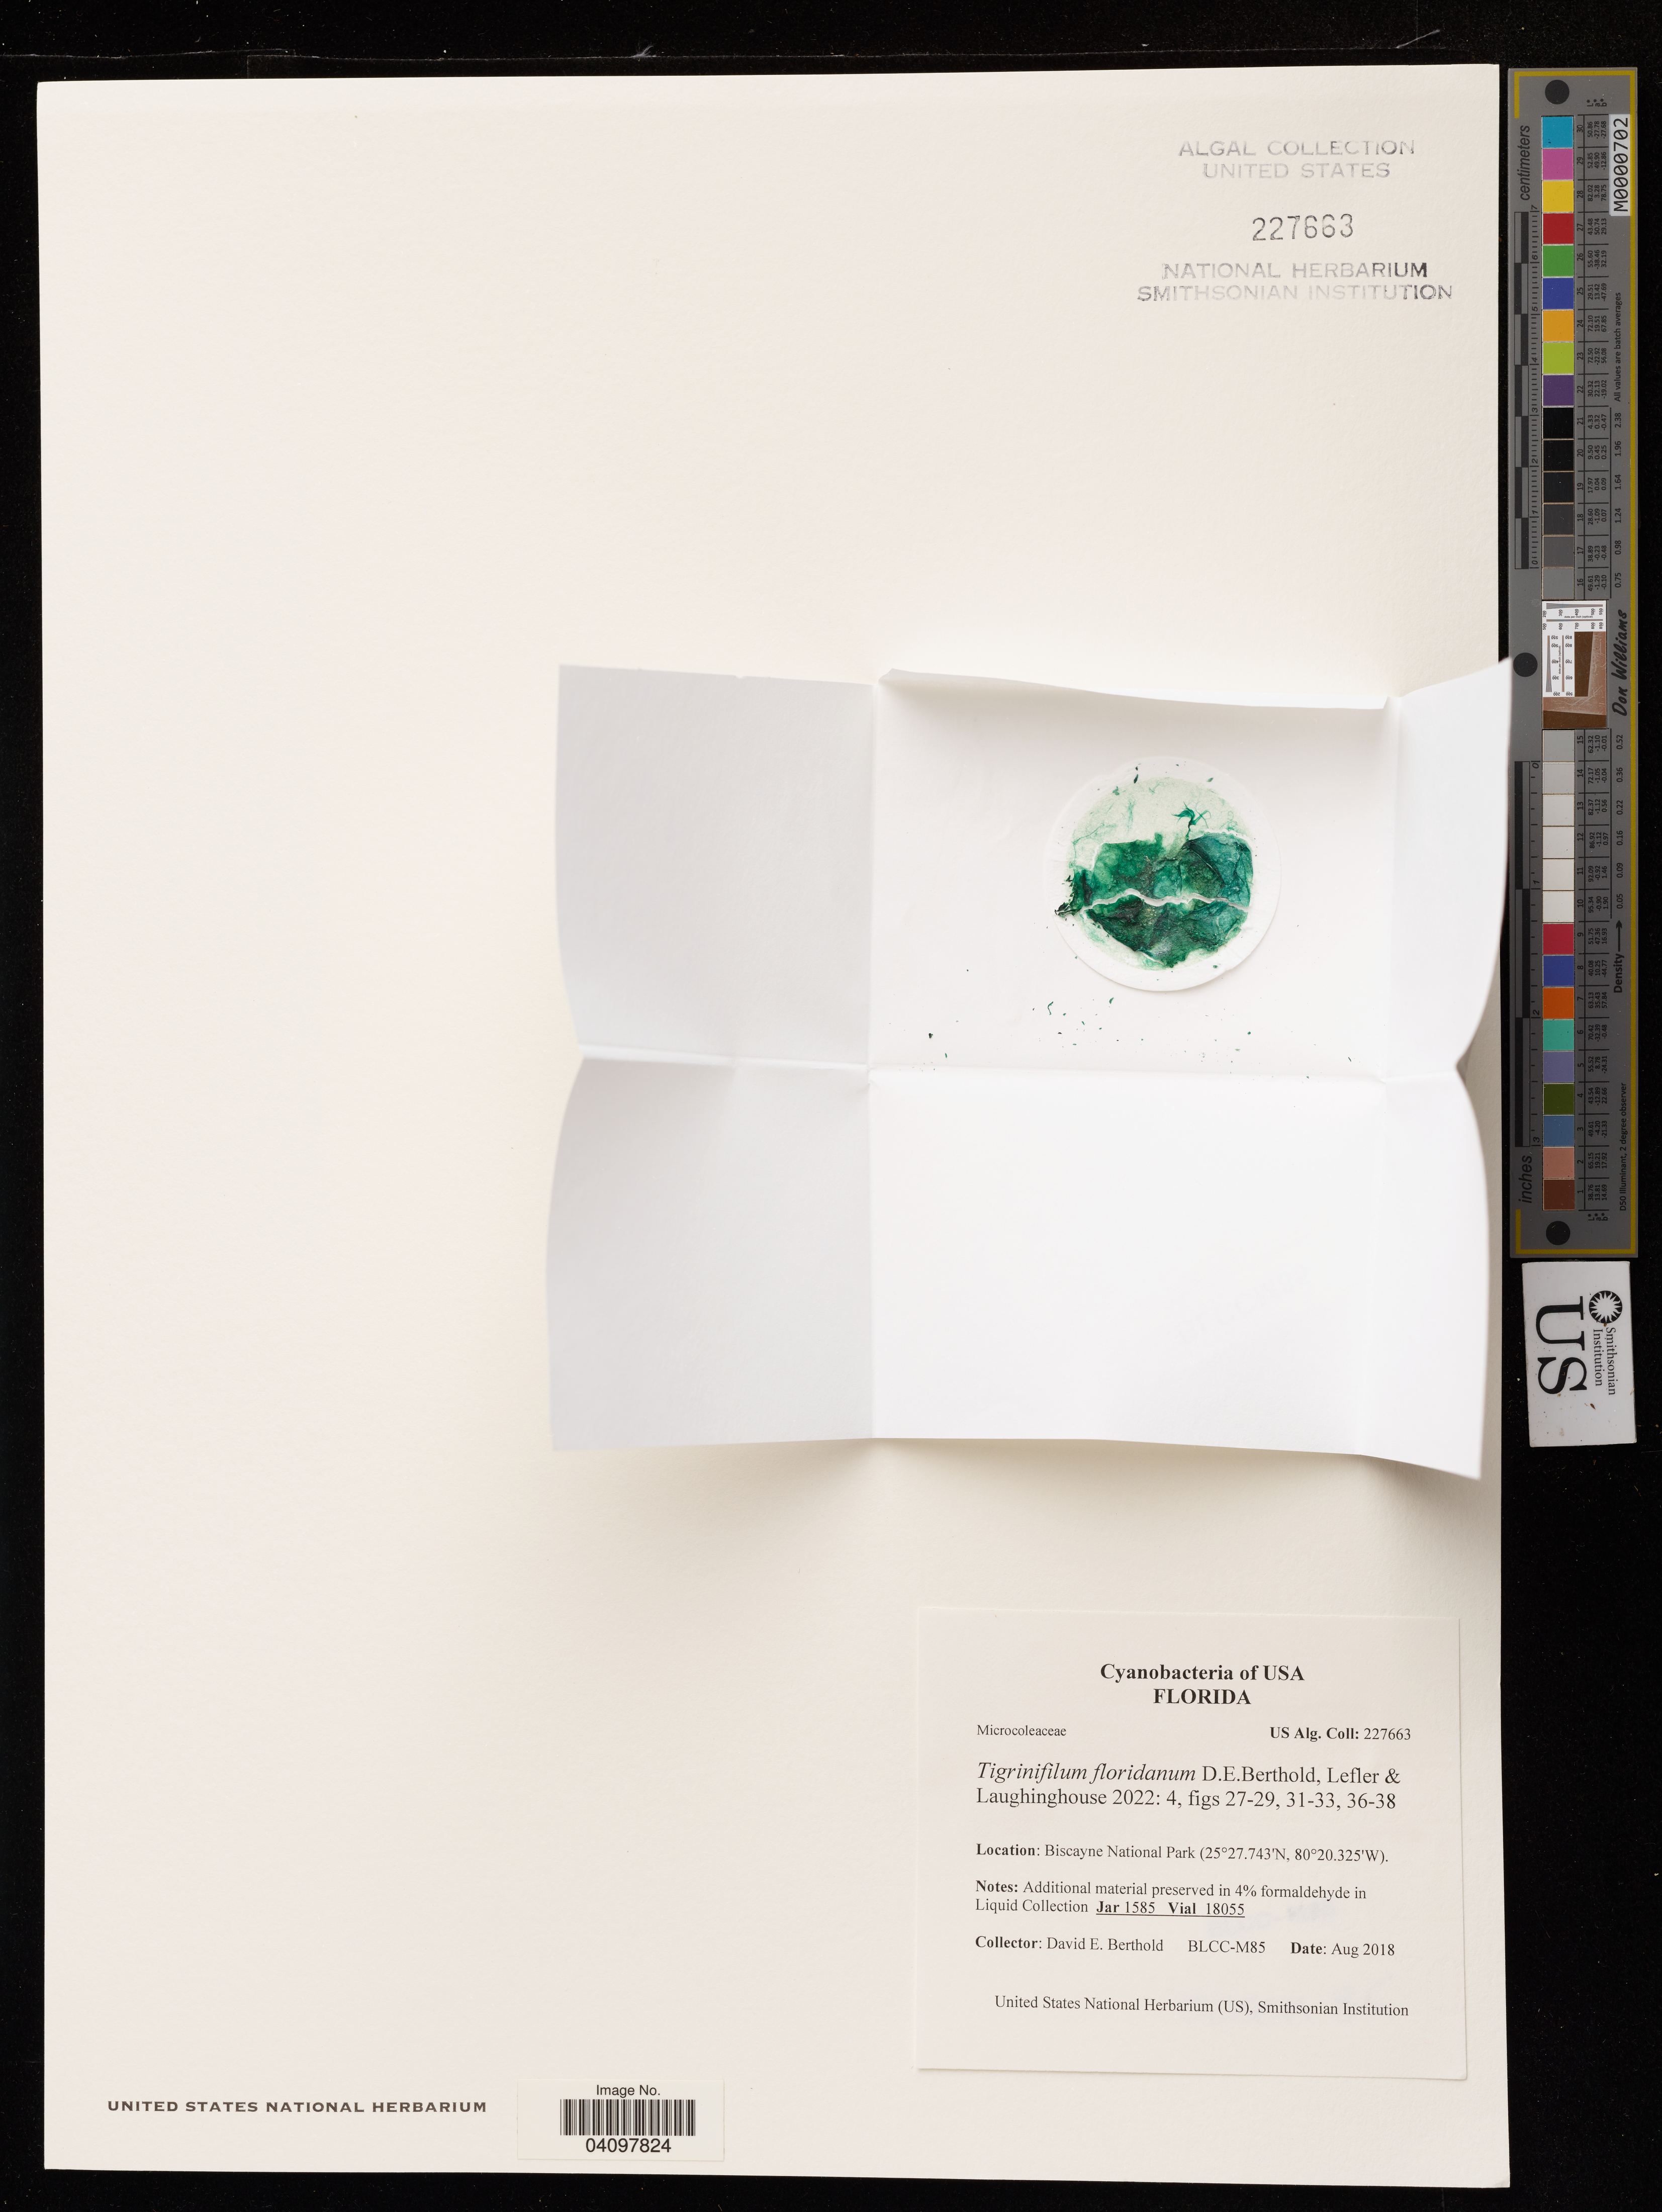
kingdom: Bacteria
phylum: Cyanobacteria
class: Cyanobacteriia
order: Cyanobacteriales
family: Microcoleaceae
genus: Tigrinifilum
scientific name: Tigrinifilum floridanum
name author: D.E. Berthold et al.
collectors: D. Berthold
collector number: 227663BLCC-M85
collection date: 2018-08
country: United States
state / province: Florida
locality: Biscayne National Park.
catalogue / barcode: US 227663